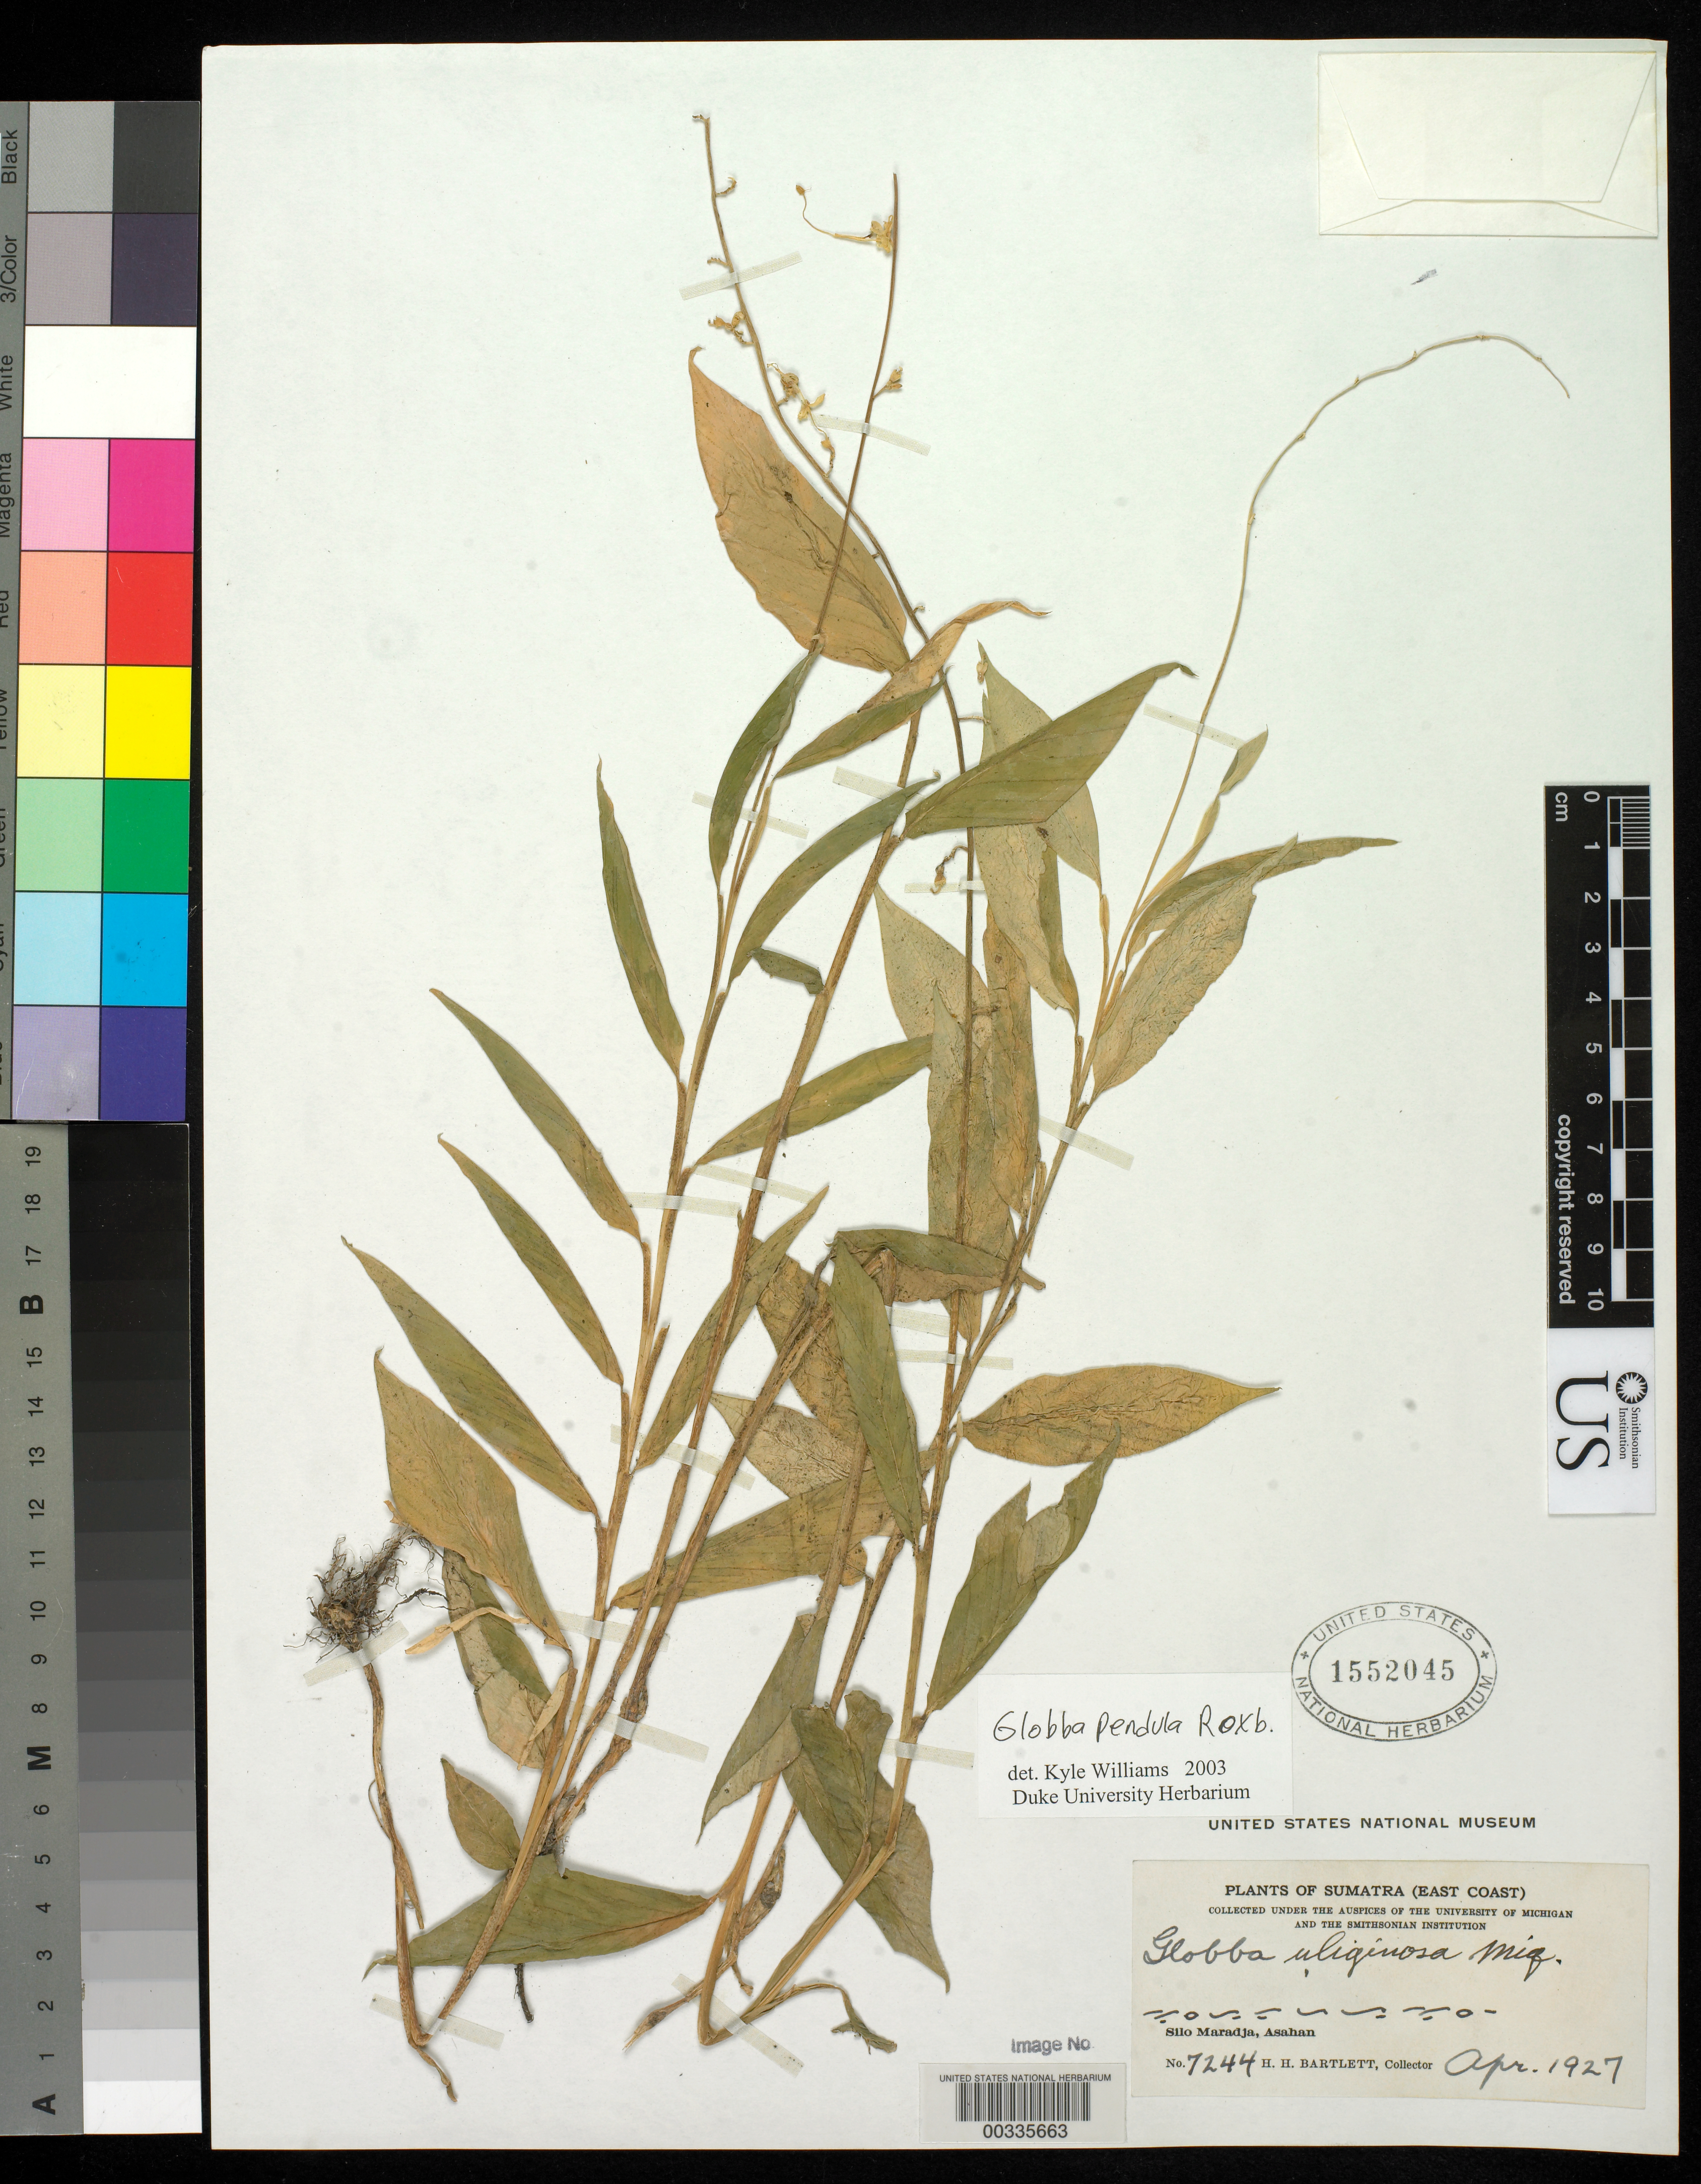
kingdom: Plantae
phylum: Tracheophyta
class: Liliopsida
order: Zingiberales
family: Zingiberaceae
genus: Globba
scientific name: Globba pendula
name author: Roxb.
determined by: Williams, K. J.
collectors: H. H. Bartlett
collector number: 7244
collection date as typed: Apr 1927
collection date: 1927-04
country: Indonesia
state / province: Sumatra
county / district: Sumatera Utara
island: Sumatra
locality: Silo Maradja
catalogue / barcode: US 1552045